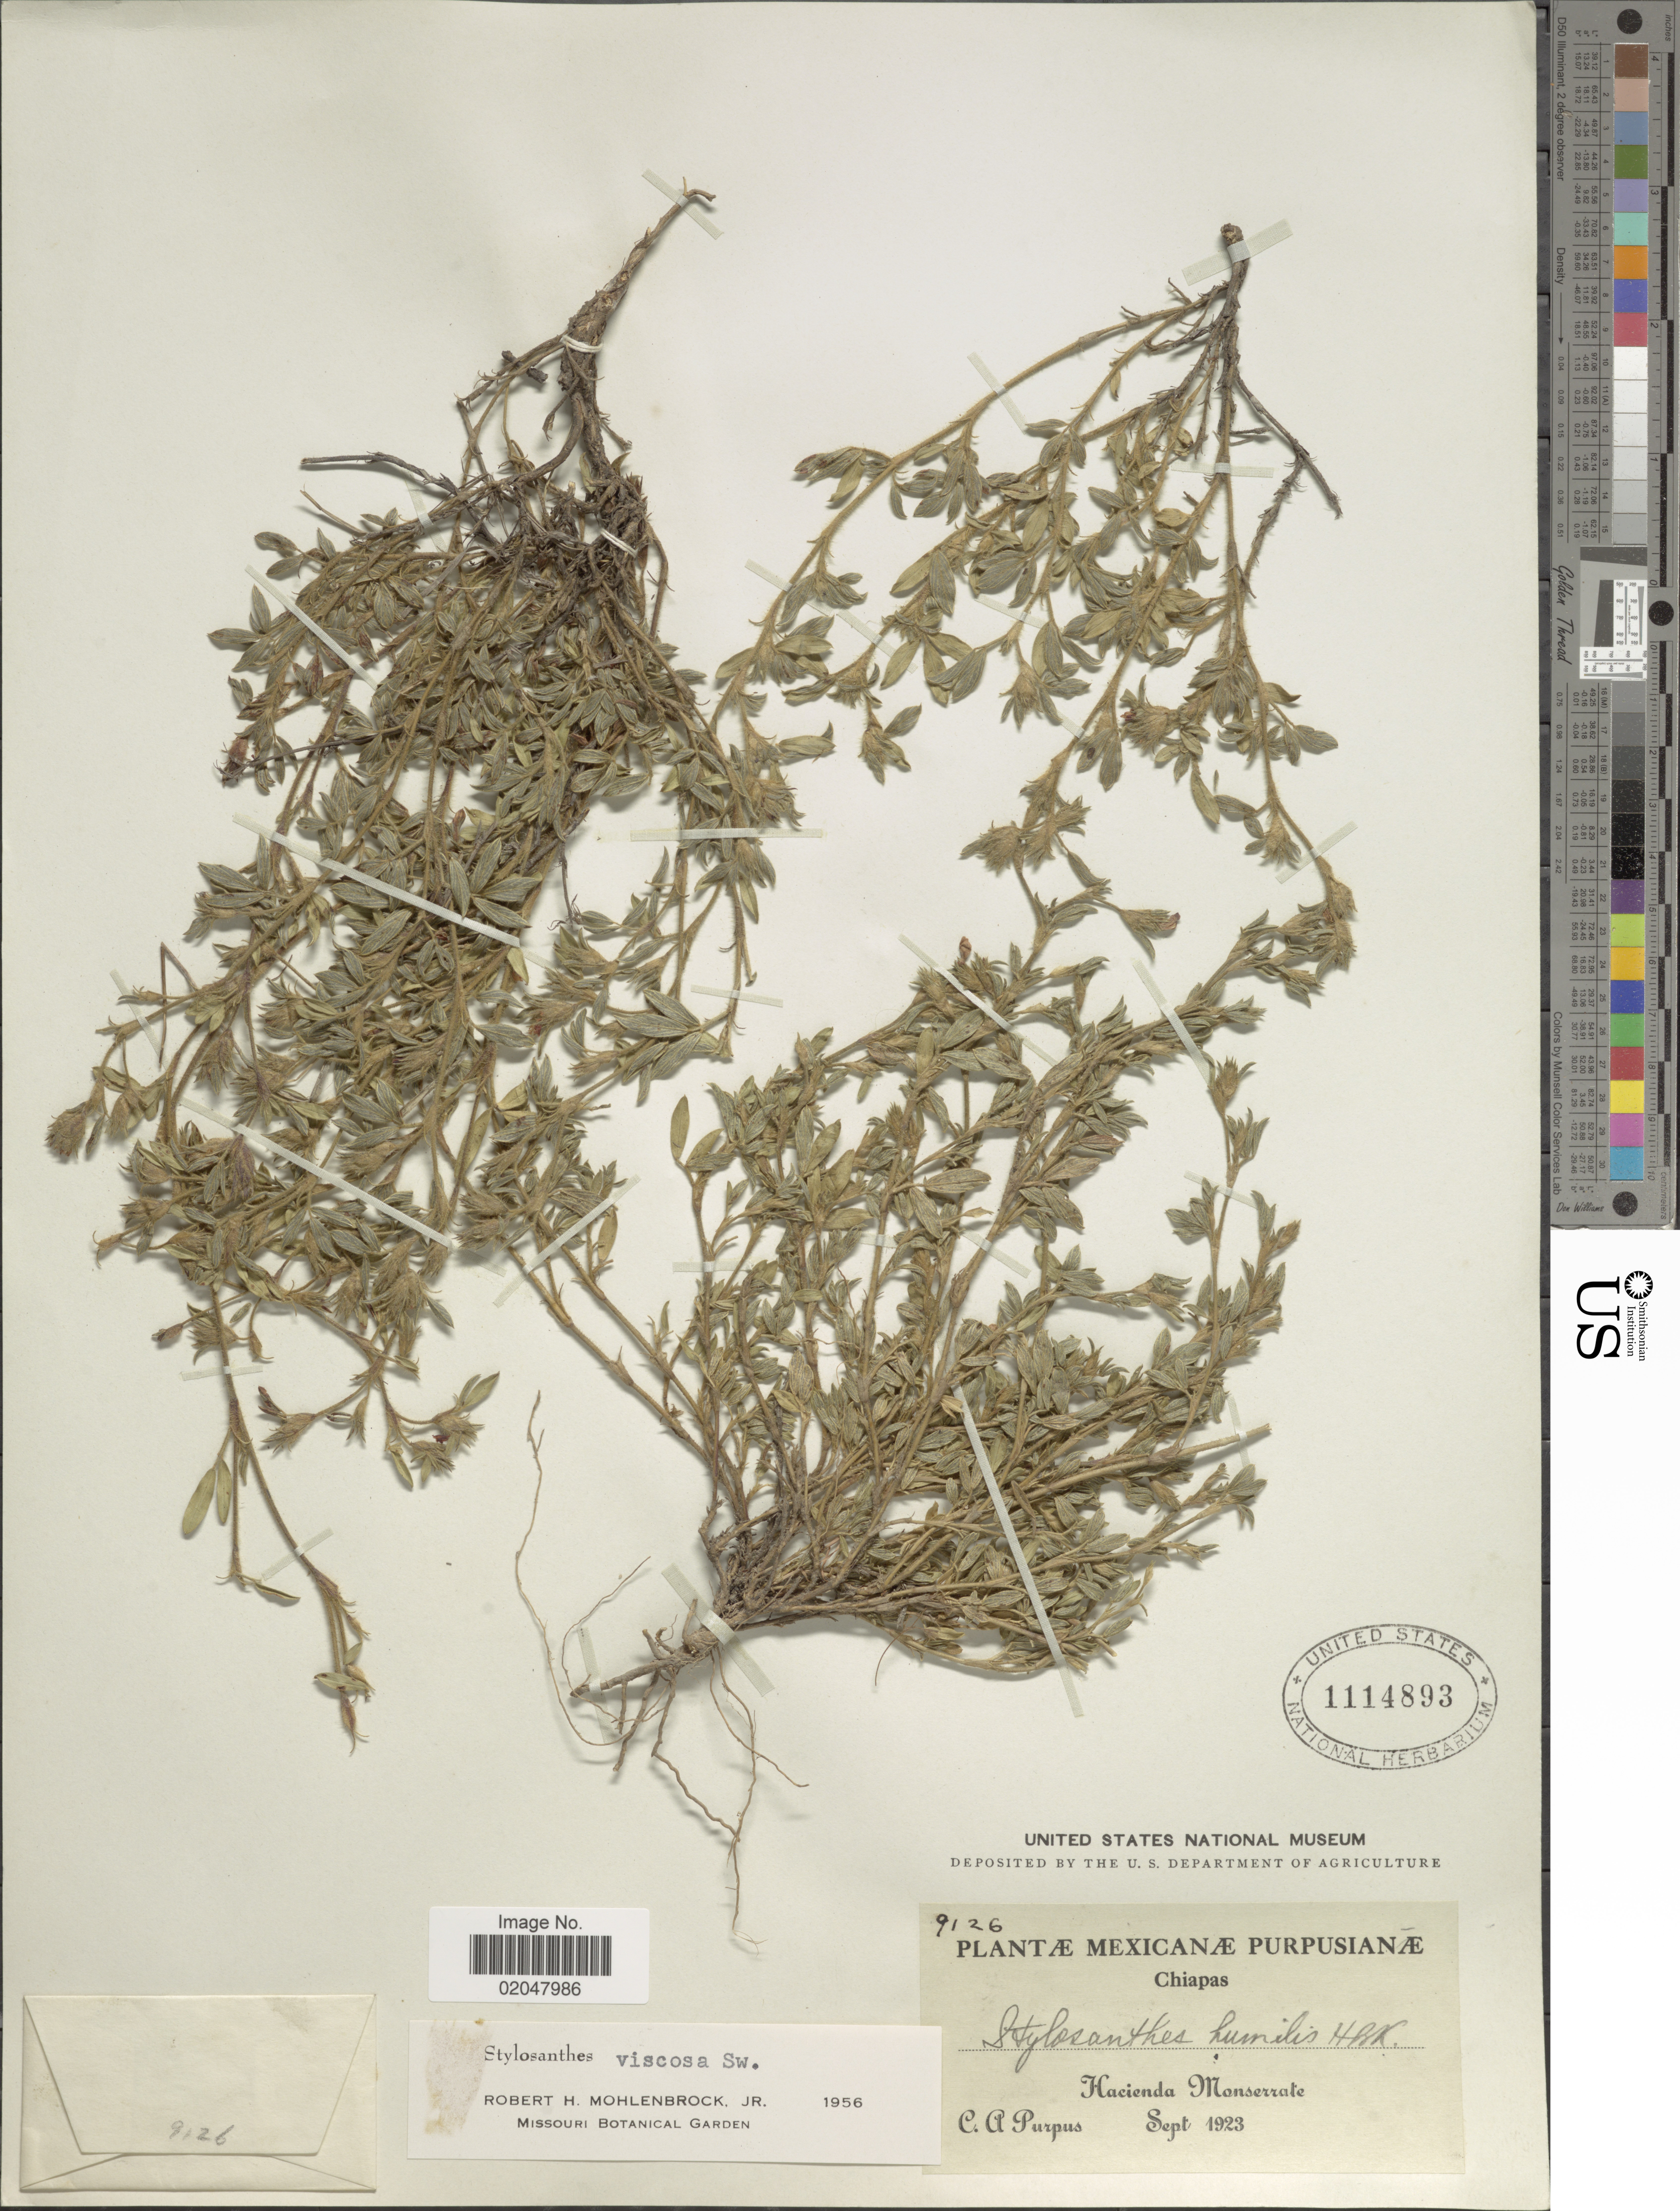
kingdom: Plantae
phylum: Tracheophyta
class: Magnoliopsida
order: Fabales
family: Fabaceae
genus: Stylosanthes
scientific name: Stylosanthes viscosa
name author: Sw.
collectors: C. A. Purpus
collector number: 9126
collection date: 1923-09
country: Mexico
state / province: Chiapas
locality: Hacienda Monserrate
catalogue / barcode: US 1114893